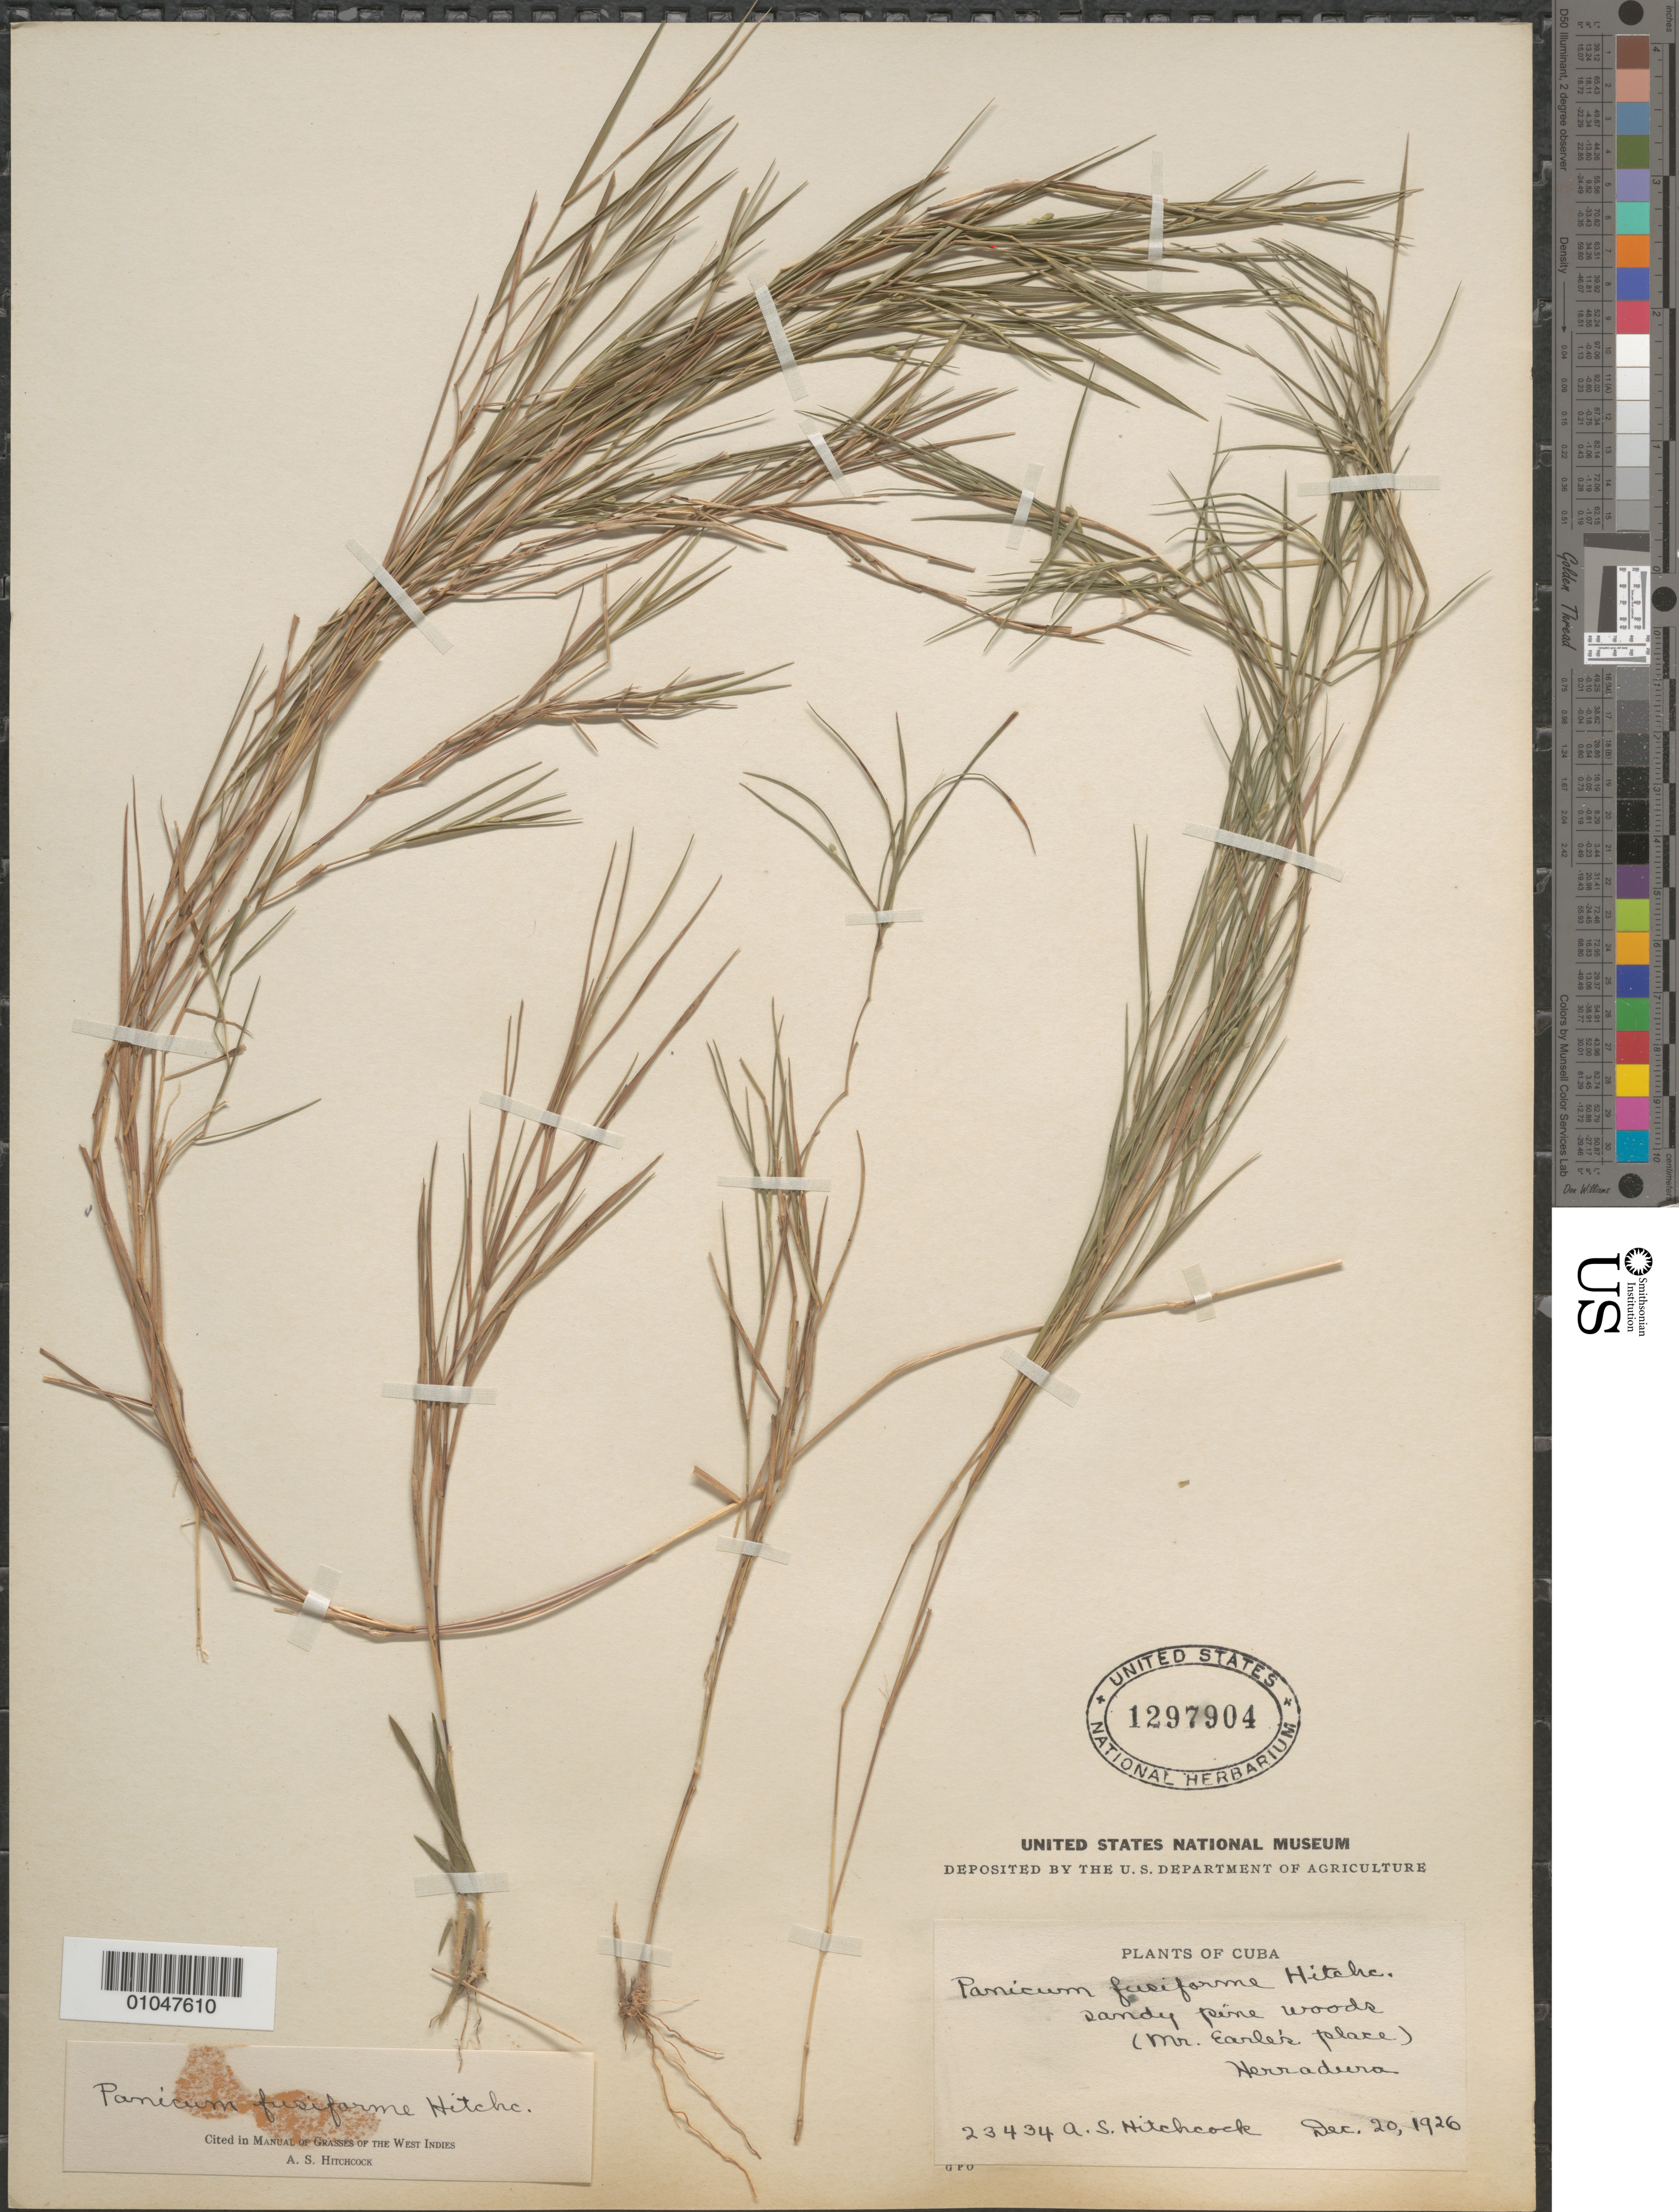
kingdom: Plantae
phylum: Tracheophyta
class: Liliopsida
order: Poales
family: Poaceae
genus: Panicum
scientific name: Panicum fusiforme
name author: Hitchc.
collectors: A. S. Hitchcock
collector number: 23434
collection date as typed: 20 Dec 1926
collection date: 1926-12-20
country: Cuba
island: Cuba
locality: sandy pine woods (Mr Earle's place), Herradura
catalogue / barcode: US 1297904